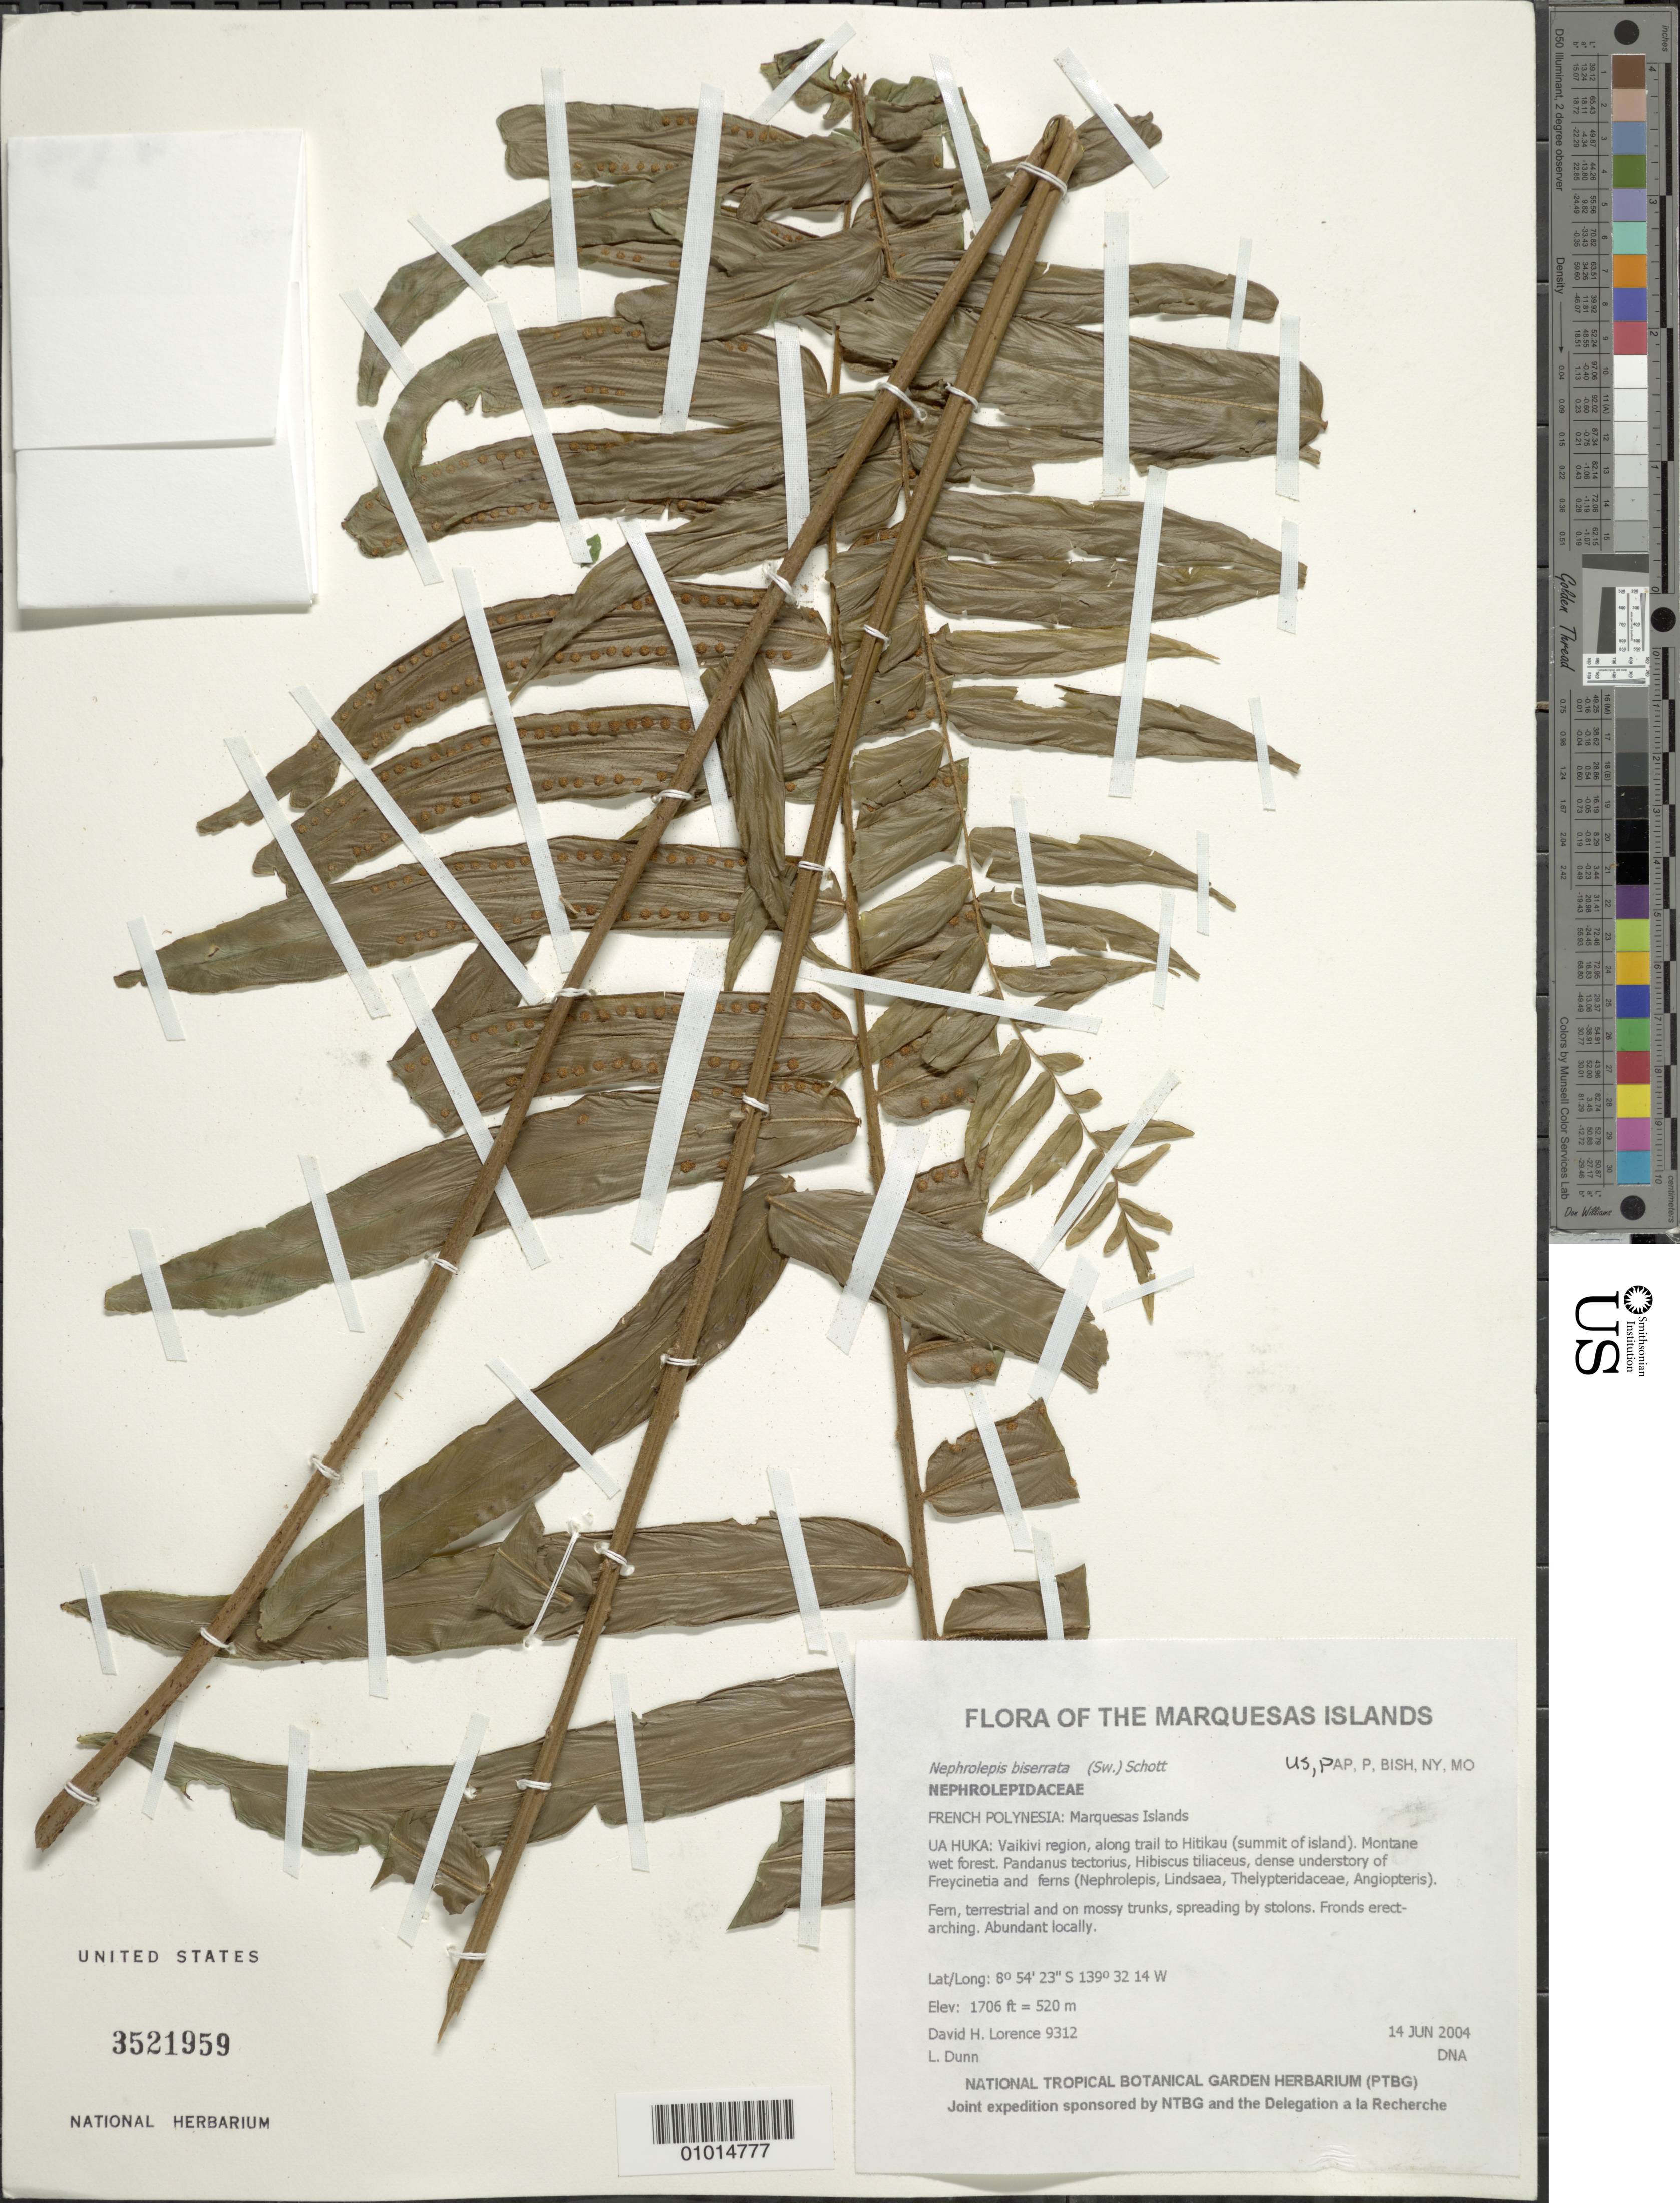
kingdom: Plantae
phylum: Tracheophyta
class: Polypodiopsida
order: Polypodiales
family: Nephrolepidaceae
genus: Nephrolepis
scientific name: Nephrolepis biserrata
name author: (Sw.) Schott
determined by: Lorence, David H., (PTBG), National Tropical Botanical Garden (UNITED STATES)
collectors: D. Lorence & L. Dunn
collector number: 9312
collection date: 2004-06-14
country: French Polynesia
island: Ua Huka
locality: Vaikivi region, along trail to Hitikau (summit of island)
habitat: Montane wet forest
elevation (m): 520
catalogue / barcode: US 3521959